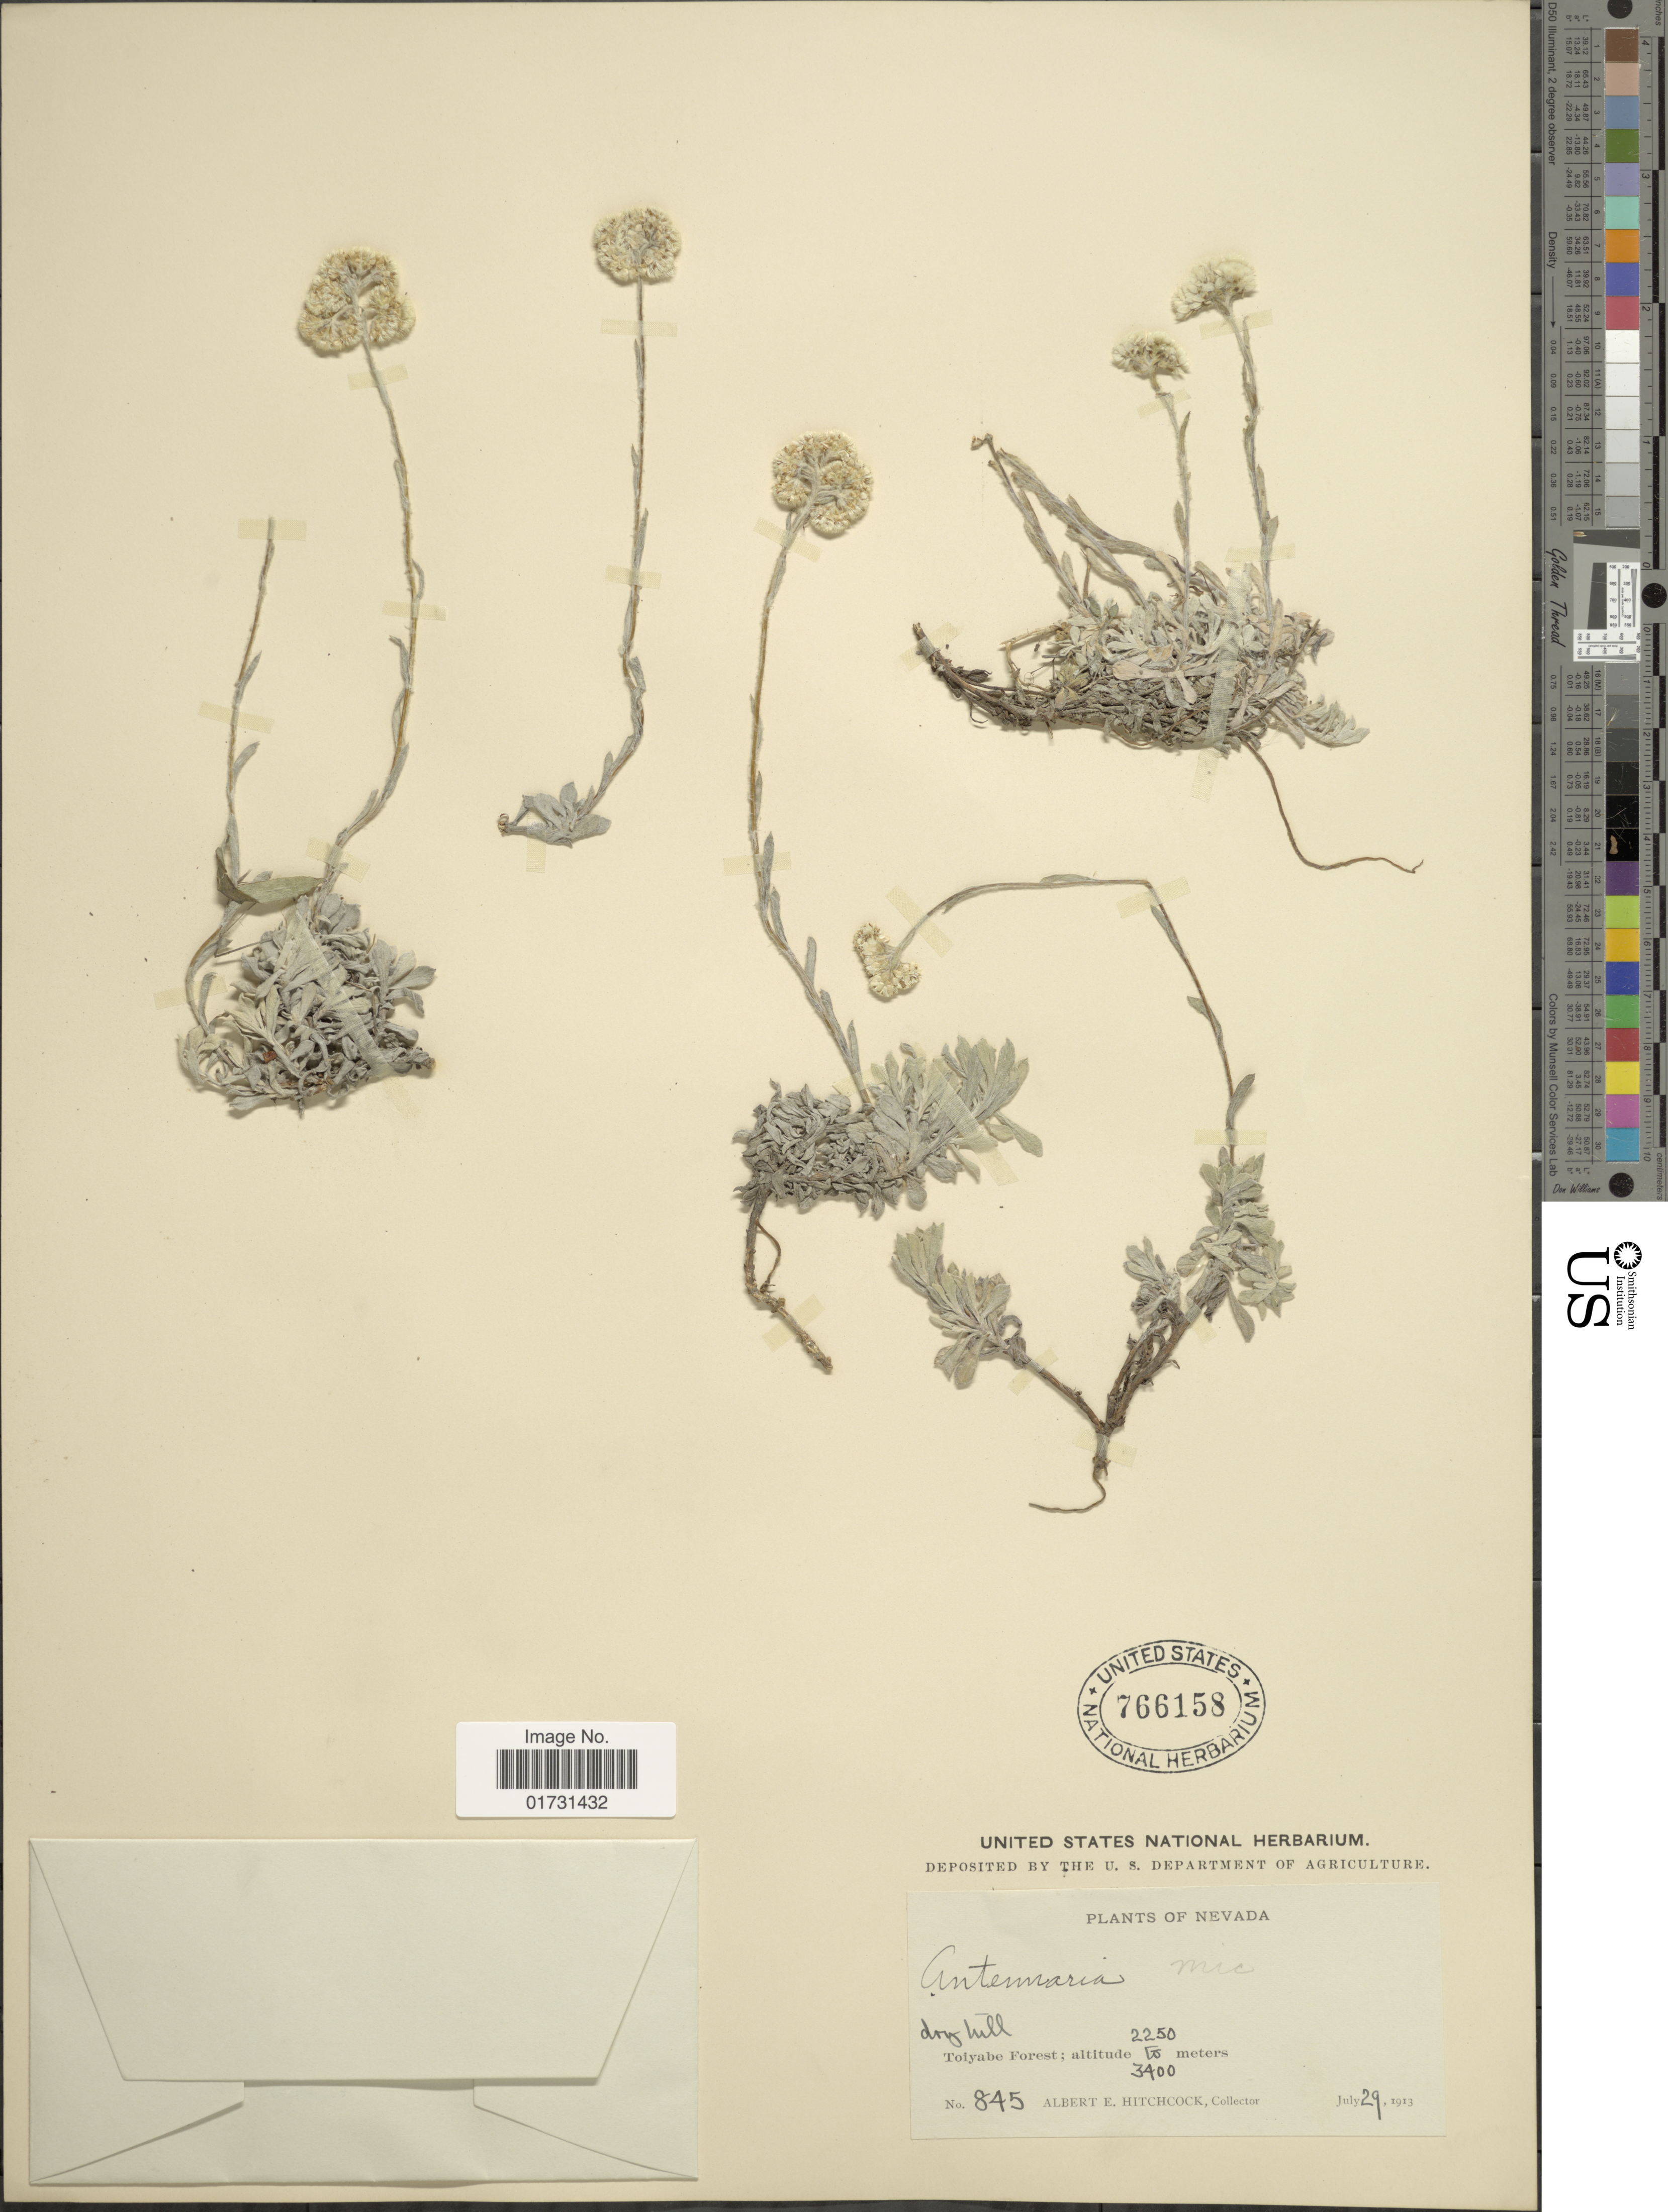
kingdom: Plantae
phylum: Tracheophyta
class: Magnoliopsida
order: Asterales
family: Asteraceae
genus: Antennaria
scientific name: Antennaria microphylla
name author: Rydb.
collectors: A. Hitchcock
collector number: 845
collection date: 1913-07-29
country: United States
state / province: Nevada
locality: Toiyabe Forest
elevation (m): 2250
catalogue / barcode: US 766158